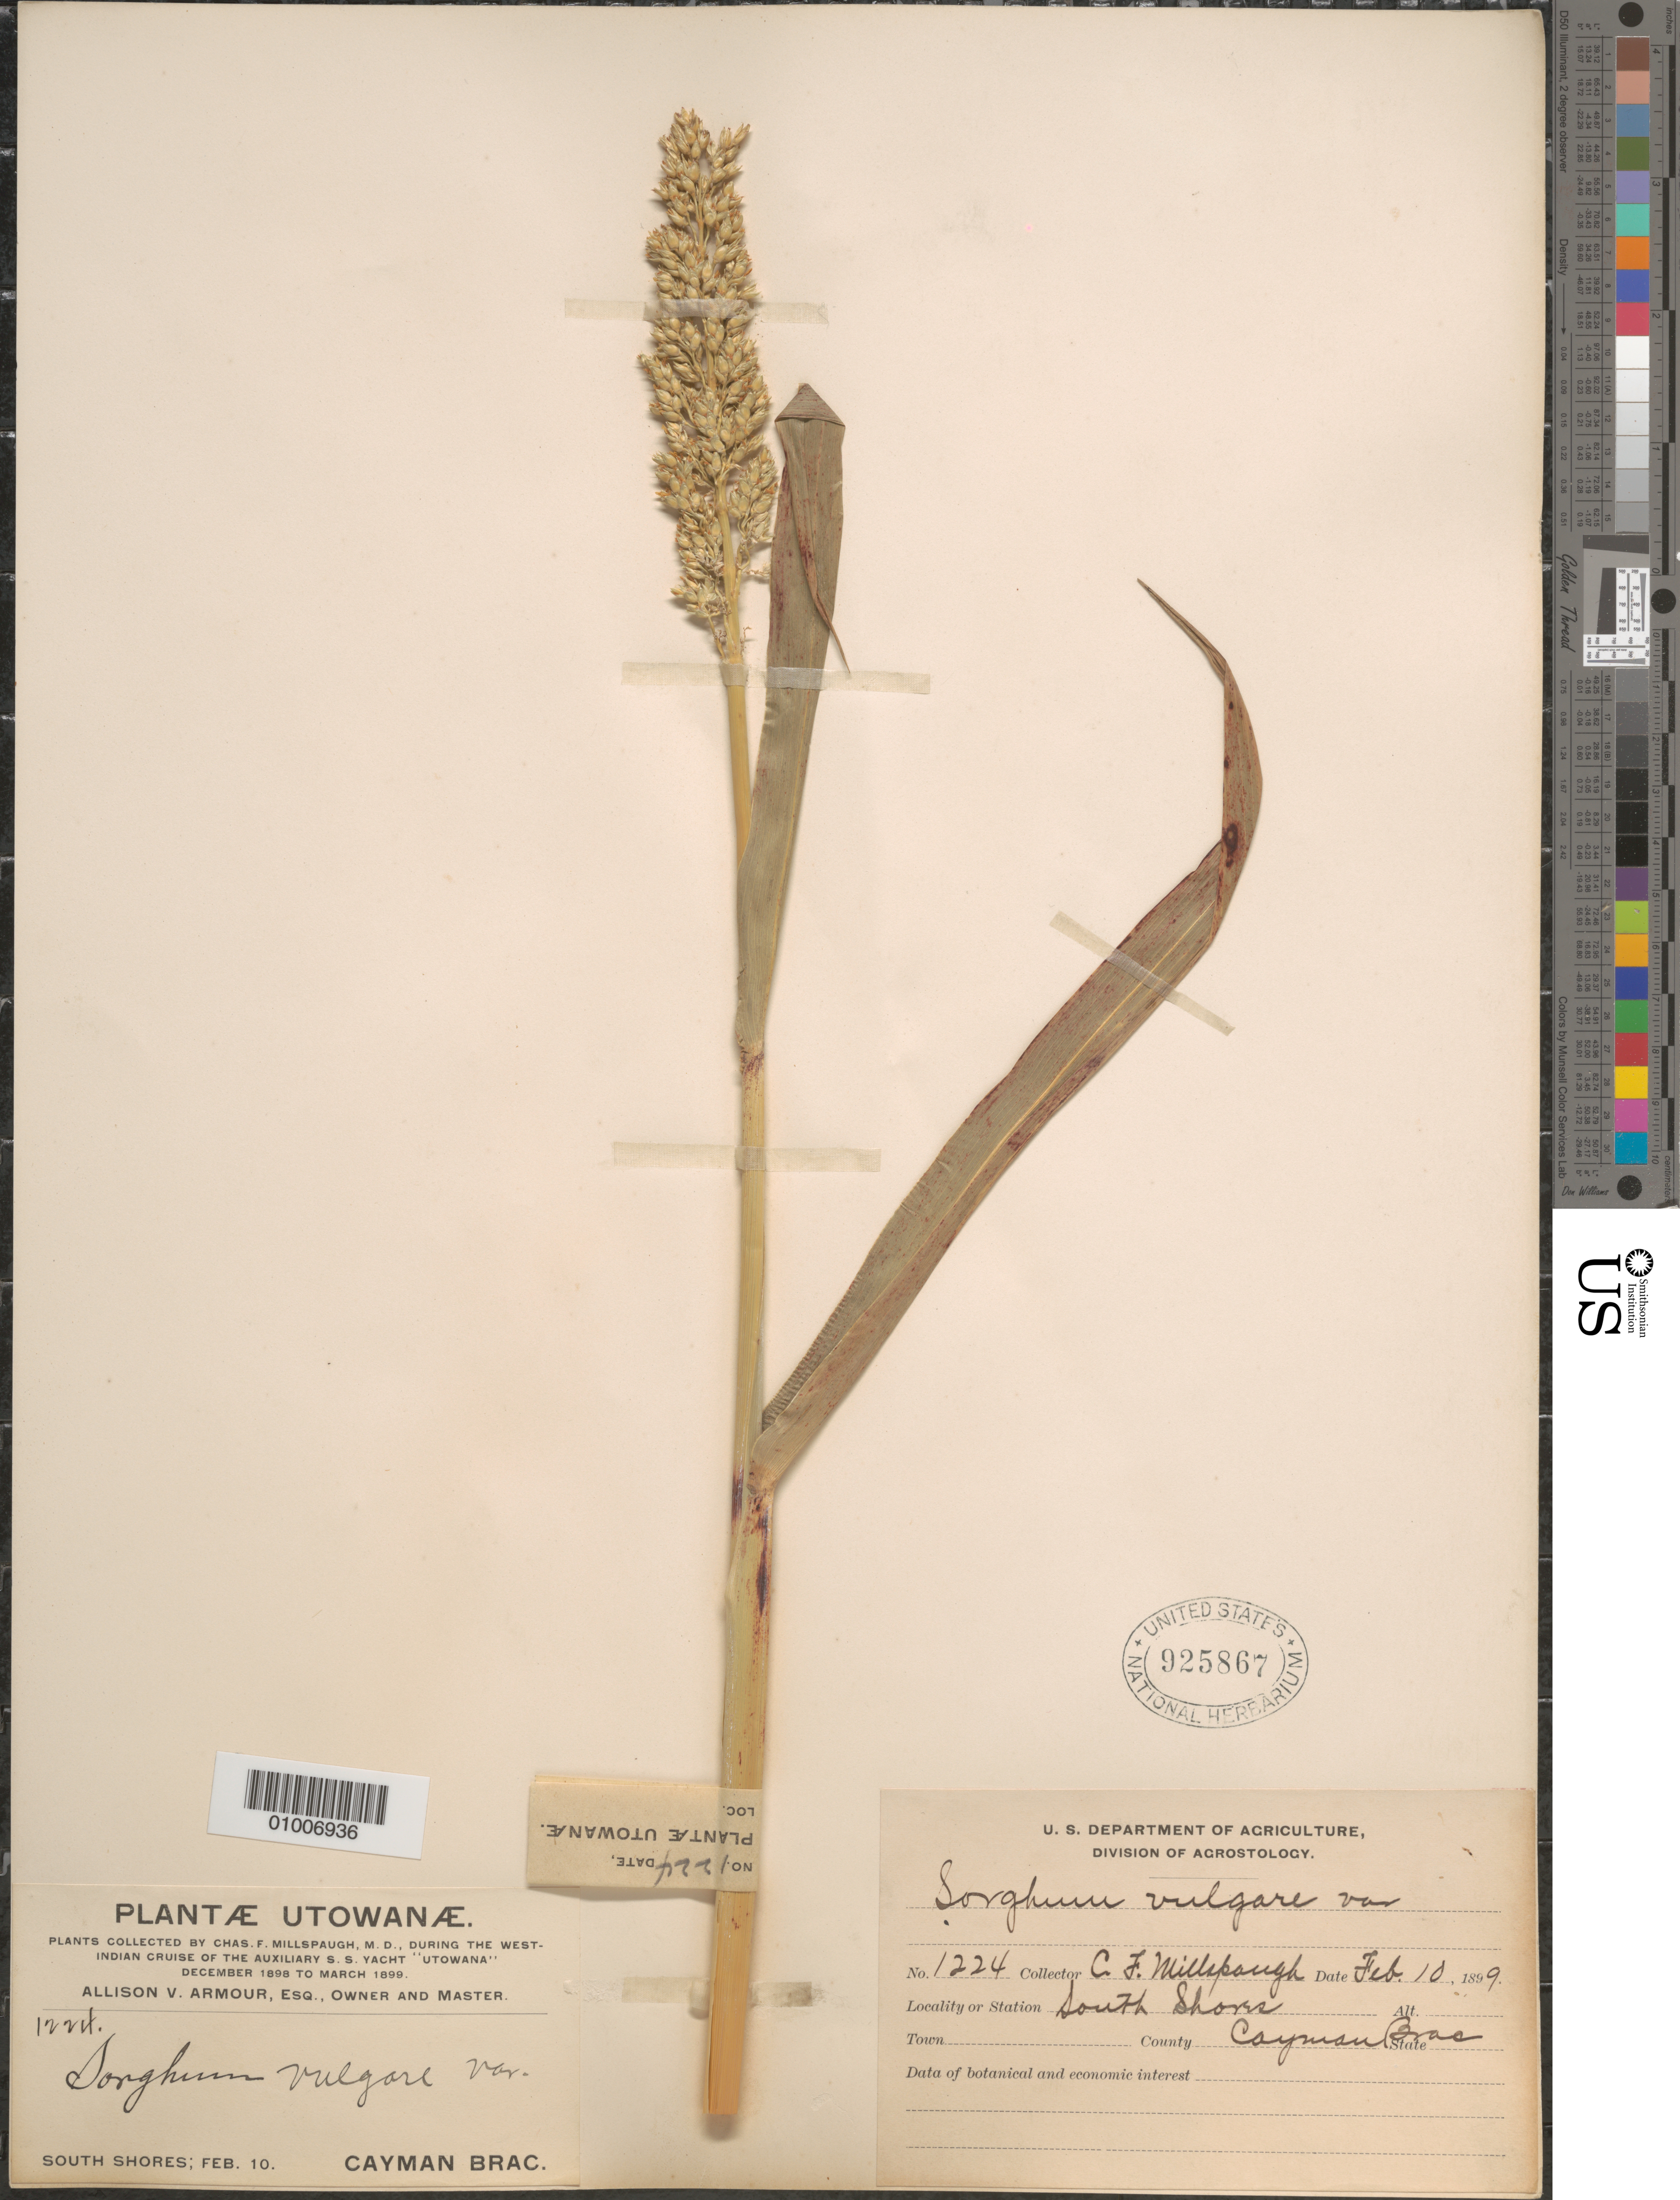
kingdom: Plantae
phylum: Tracheophyta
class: Liliopsida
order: Poales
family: Poaceae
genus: Sorghum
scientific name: Sorghum vulgare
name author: (L.) Pers.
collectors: C. F. Millspaugh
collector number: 1224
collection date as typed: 10 Feb 1899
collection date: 1899-02-10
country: Cayman Islands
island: Cayman Brac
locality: South Shores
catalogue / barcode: US 925867